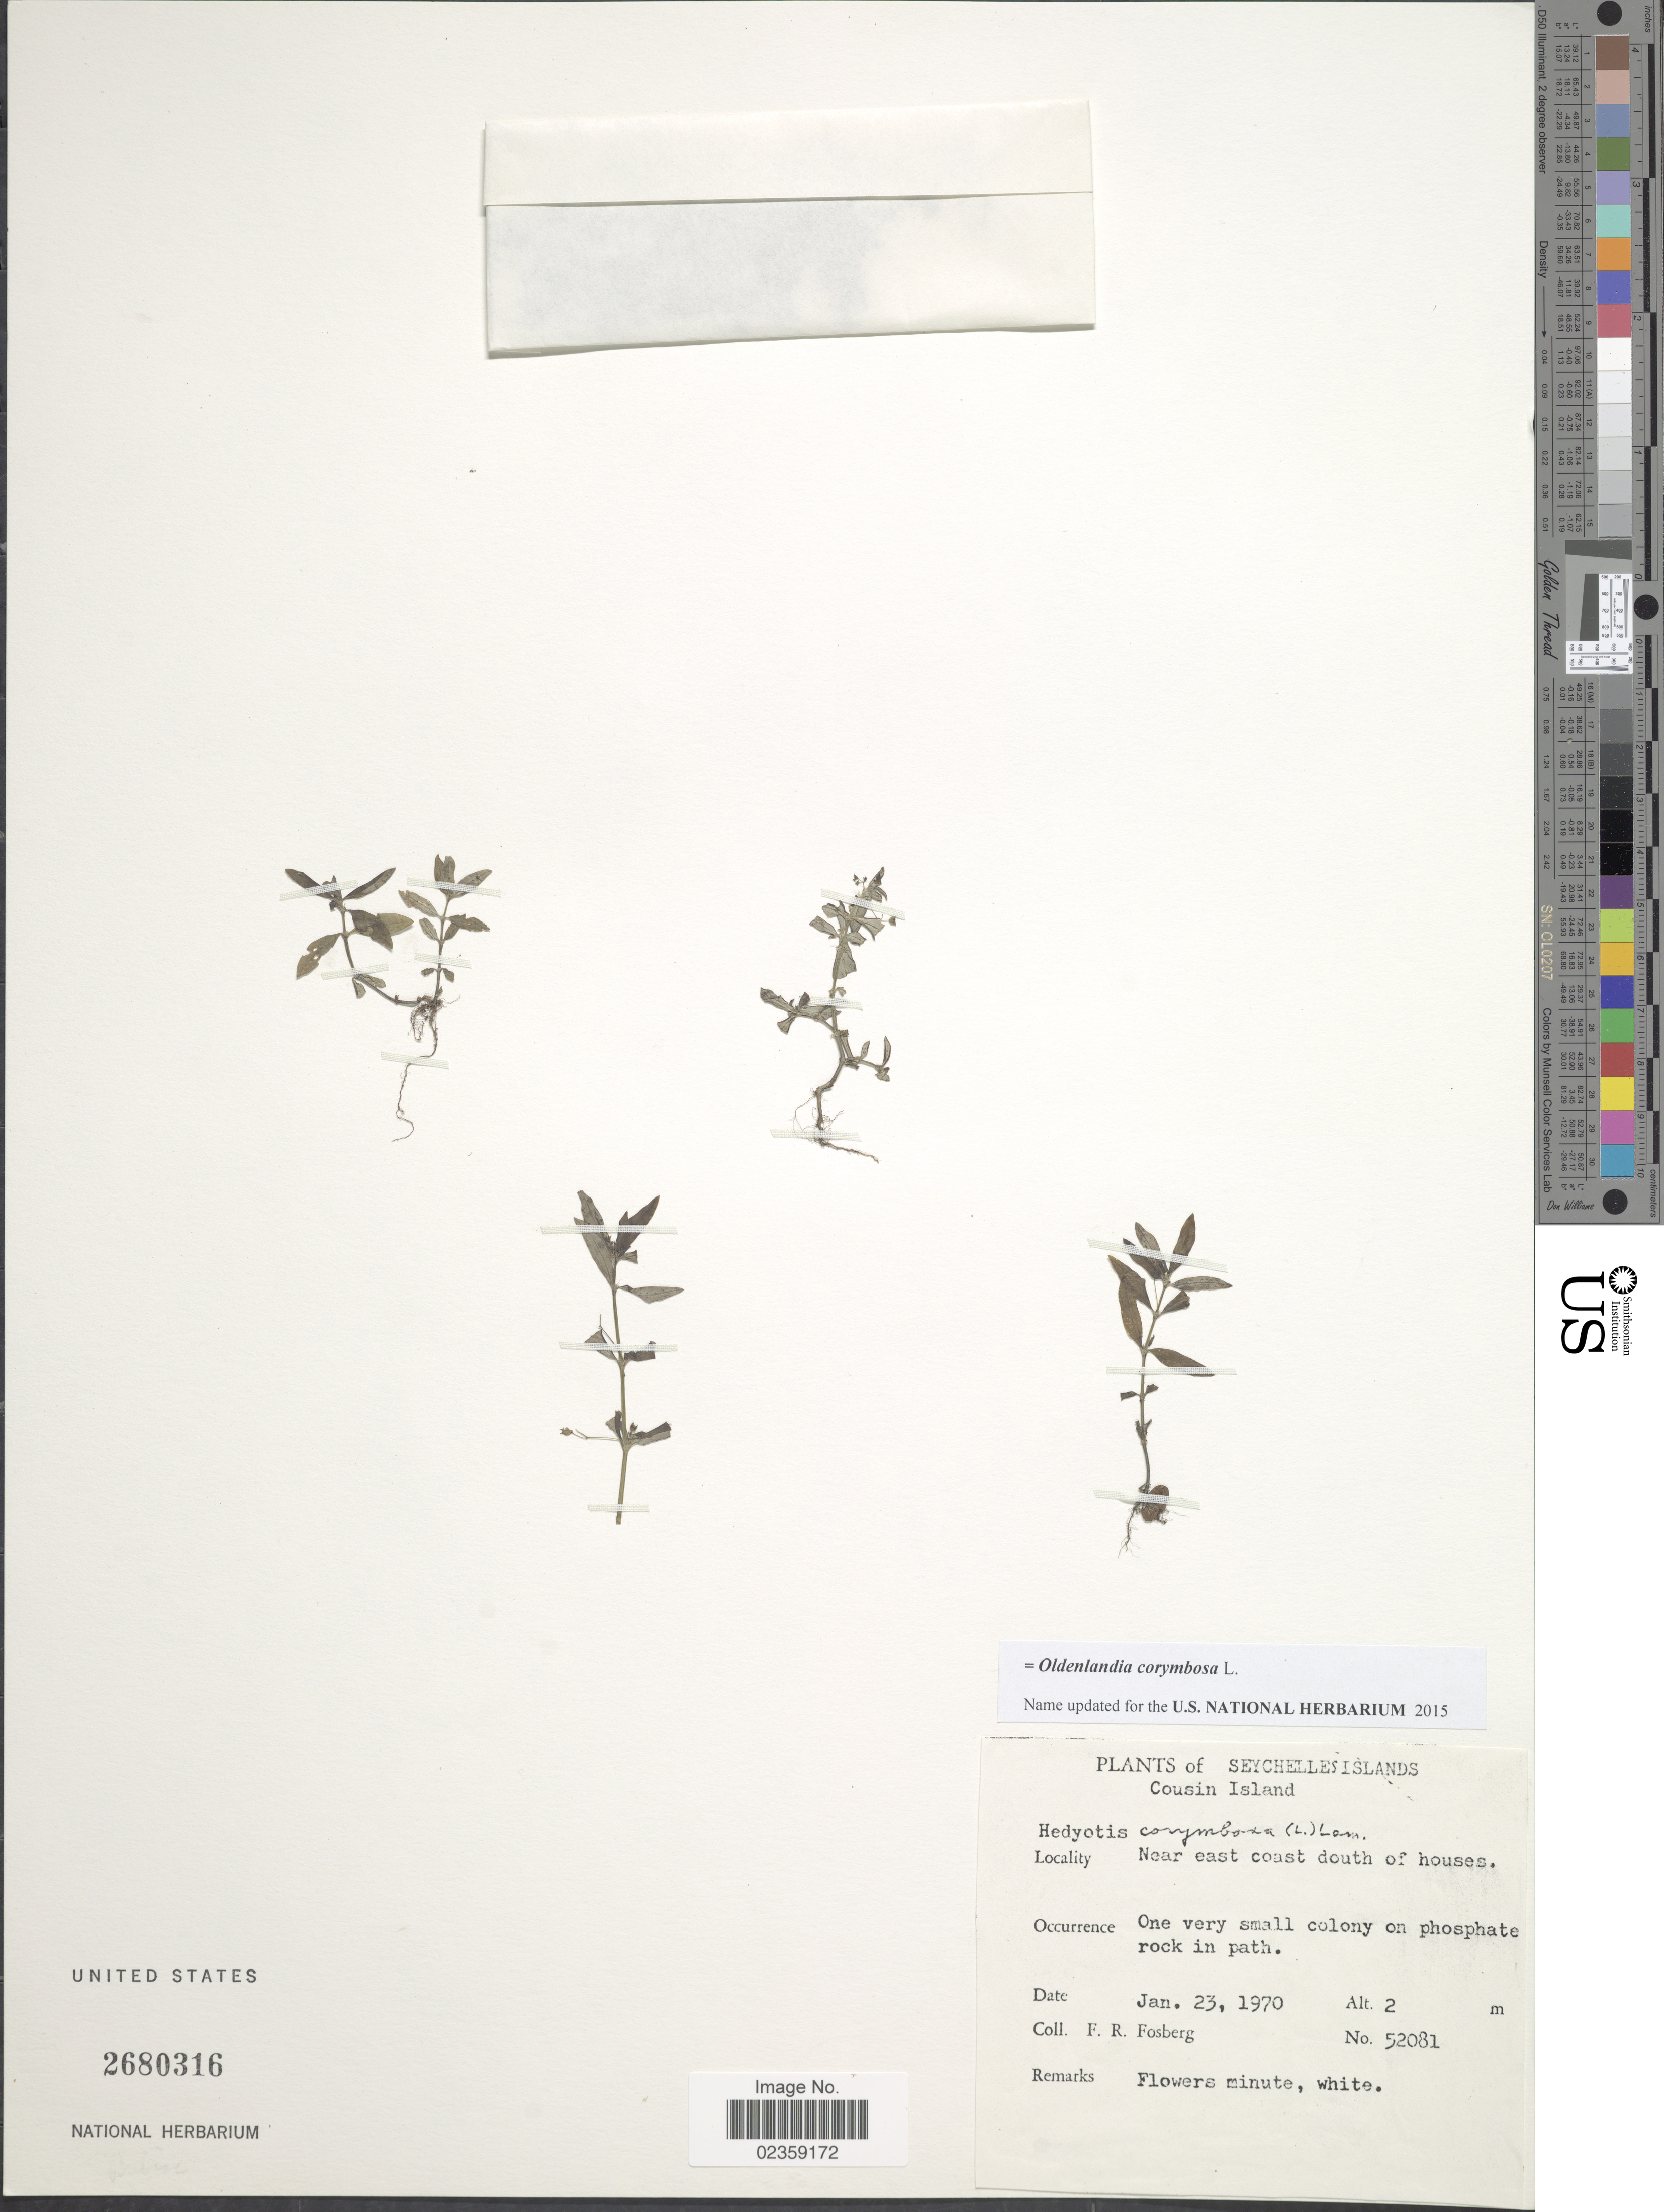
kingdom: Plantae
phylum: Tracheophyta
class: Magnoliopsida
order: Gentianales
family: Rubiaceae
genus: Oldenlandia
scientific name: Oldenlandia corymbosa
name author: L.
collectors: F. R. Fosberg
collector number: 52081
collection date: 1970-01-23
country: Seychelles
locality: Seychelles Islands. Cousin Island. Near east coast south of houses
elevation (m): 2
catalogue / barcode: US 2680316